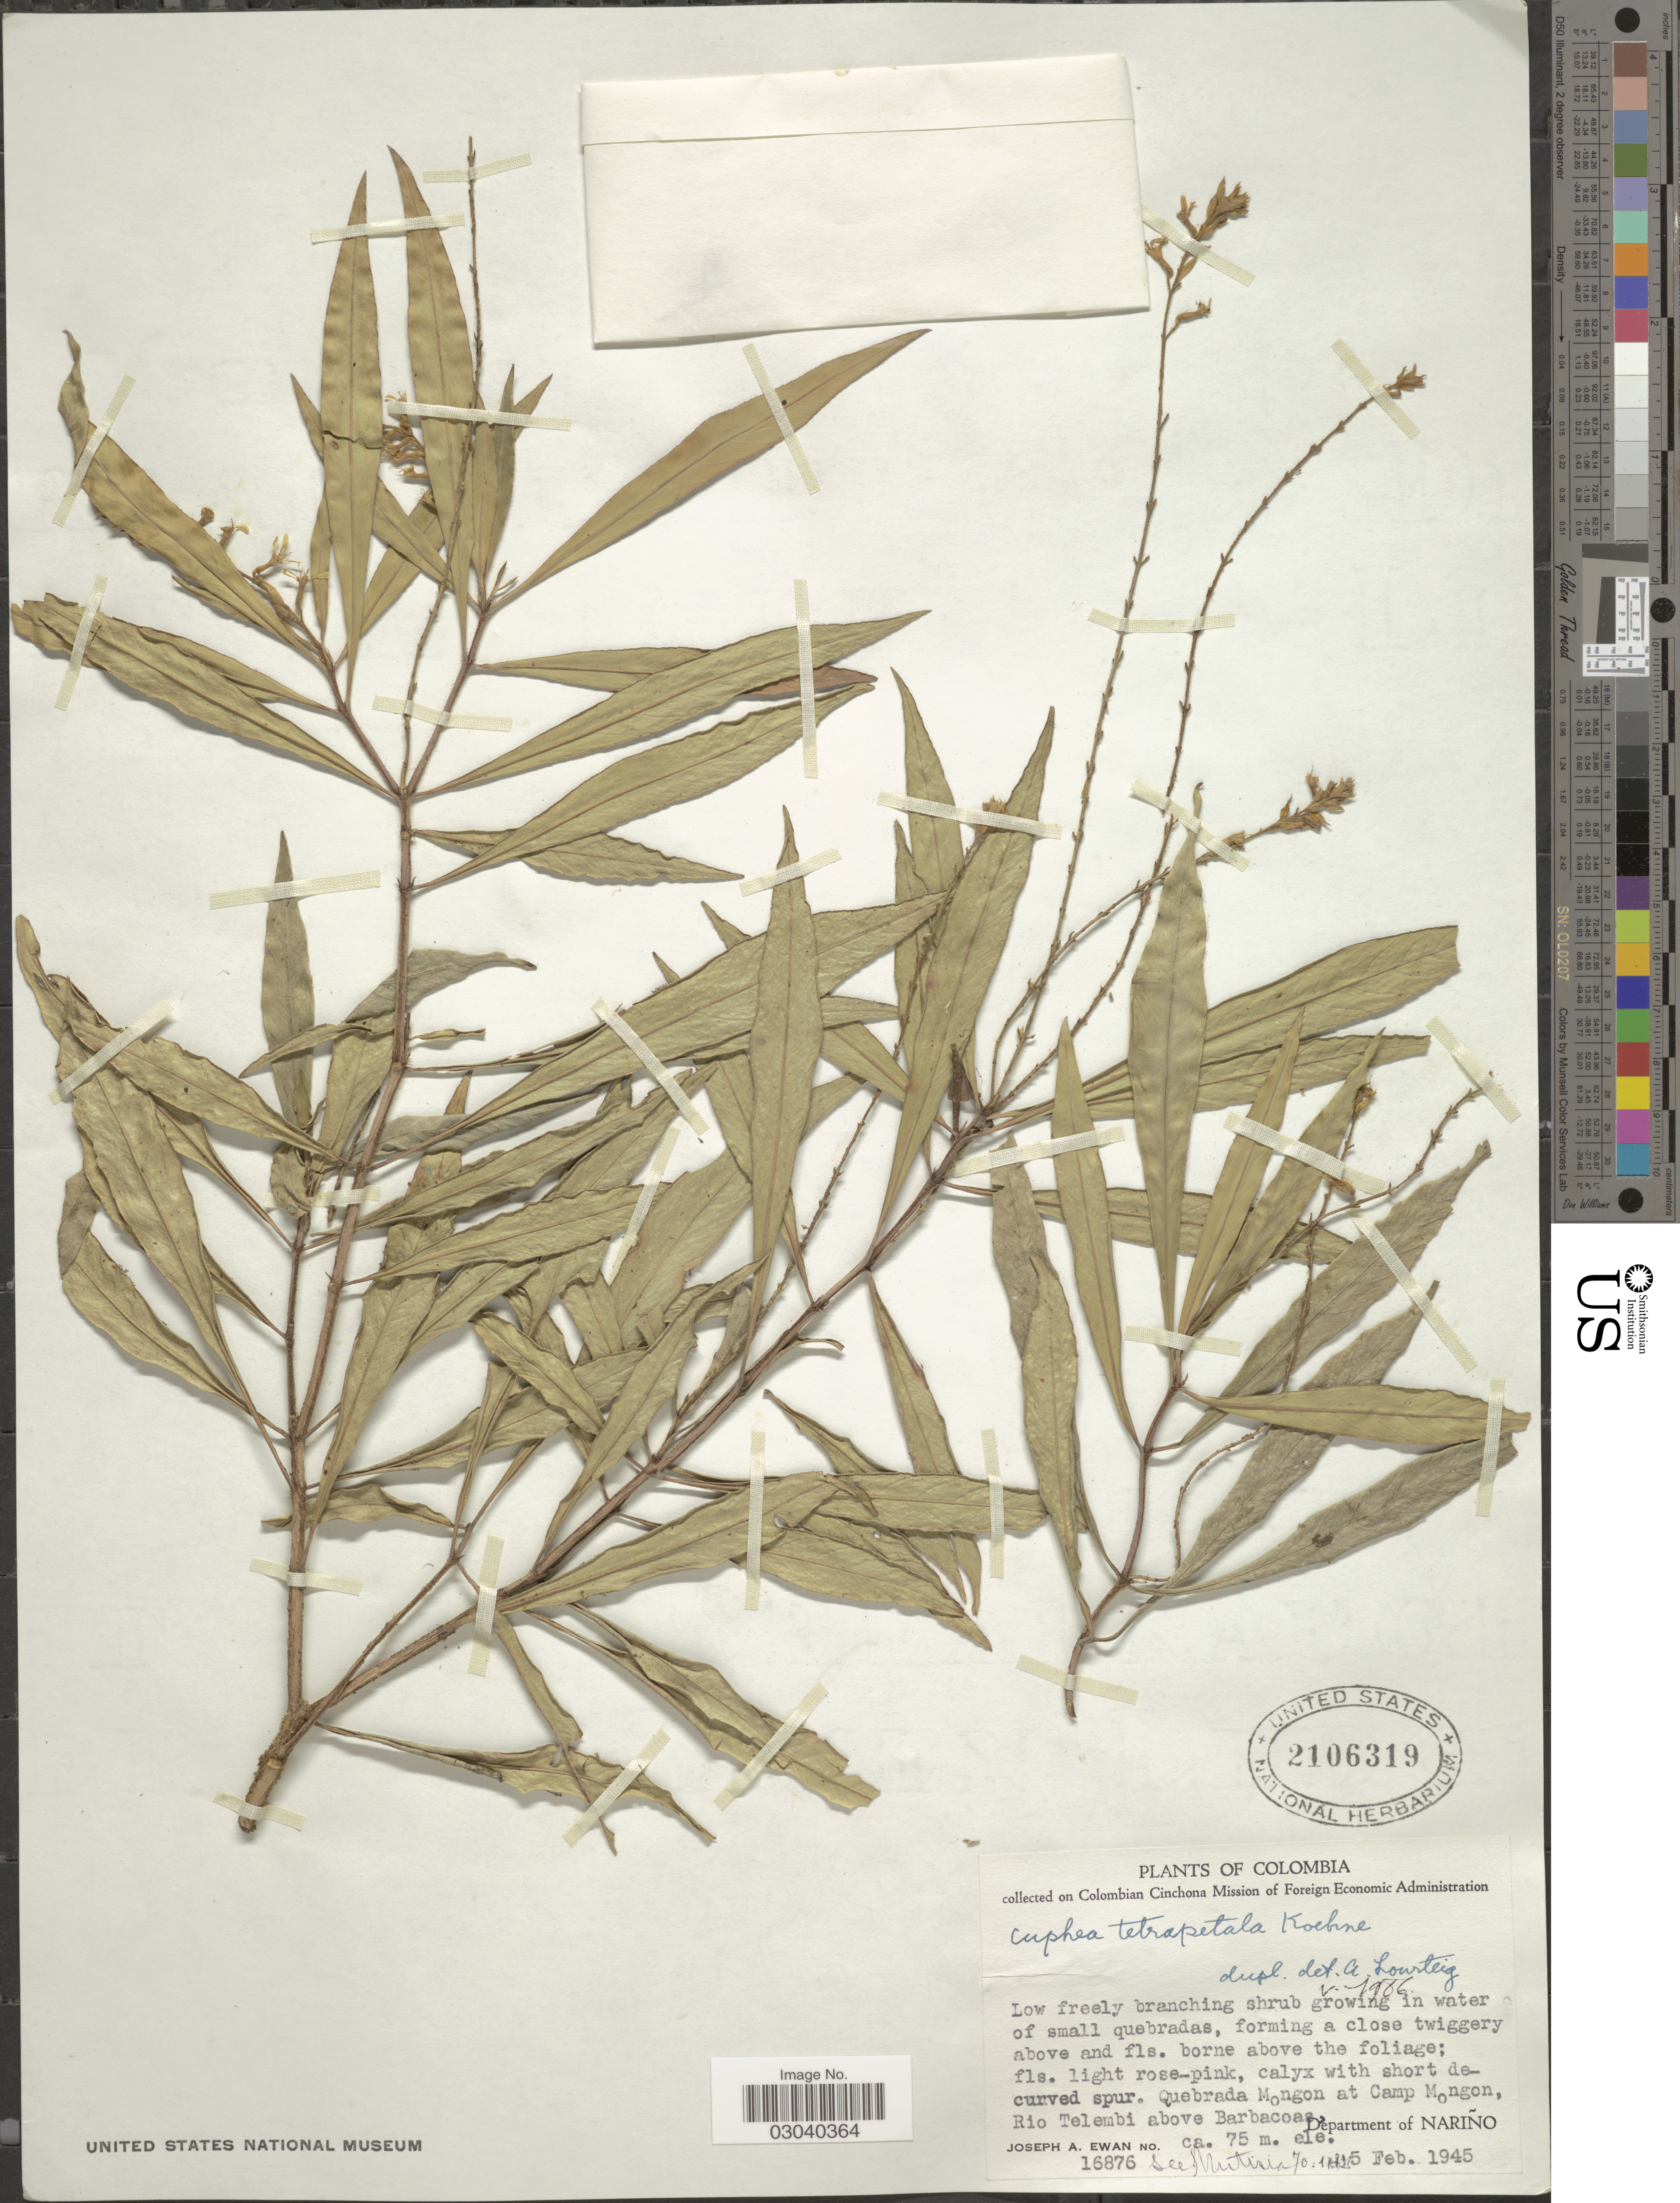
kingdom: Plantae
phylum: Tracheophyta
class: Magnoliopsida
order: Myrtales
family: Lythraceae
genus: Cuphea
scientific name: Cuphea tetrapetala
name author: Koehne in Mart.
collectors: J. A. Ewan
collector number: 16876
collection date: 1945-02-05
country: Colombia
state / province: Nariño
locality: Quebrada Mongon at Camp Mongon, Rio Telembi above Barbacoas, Department of Nariño.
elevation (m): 75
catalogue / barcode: US 2106319